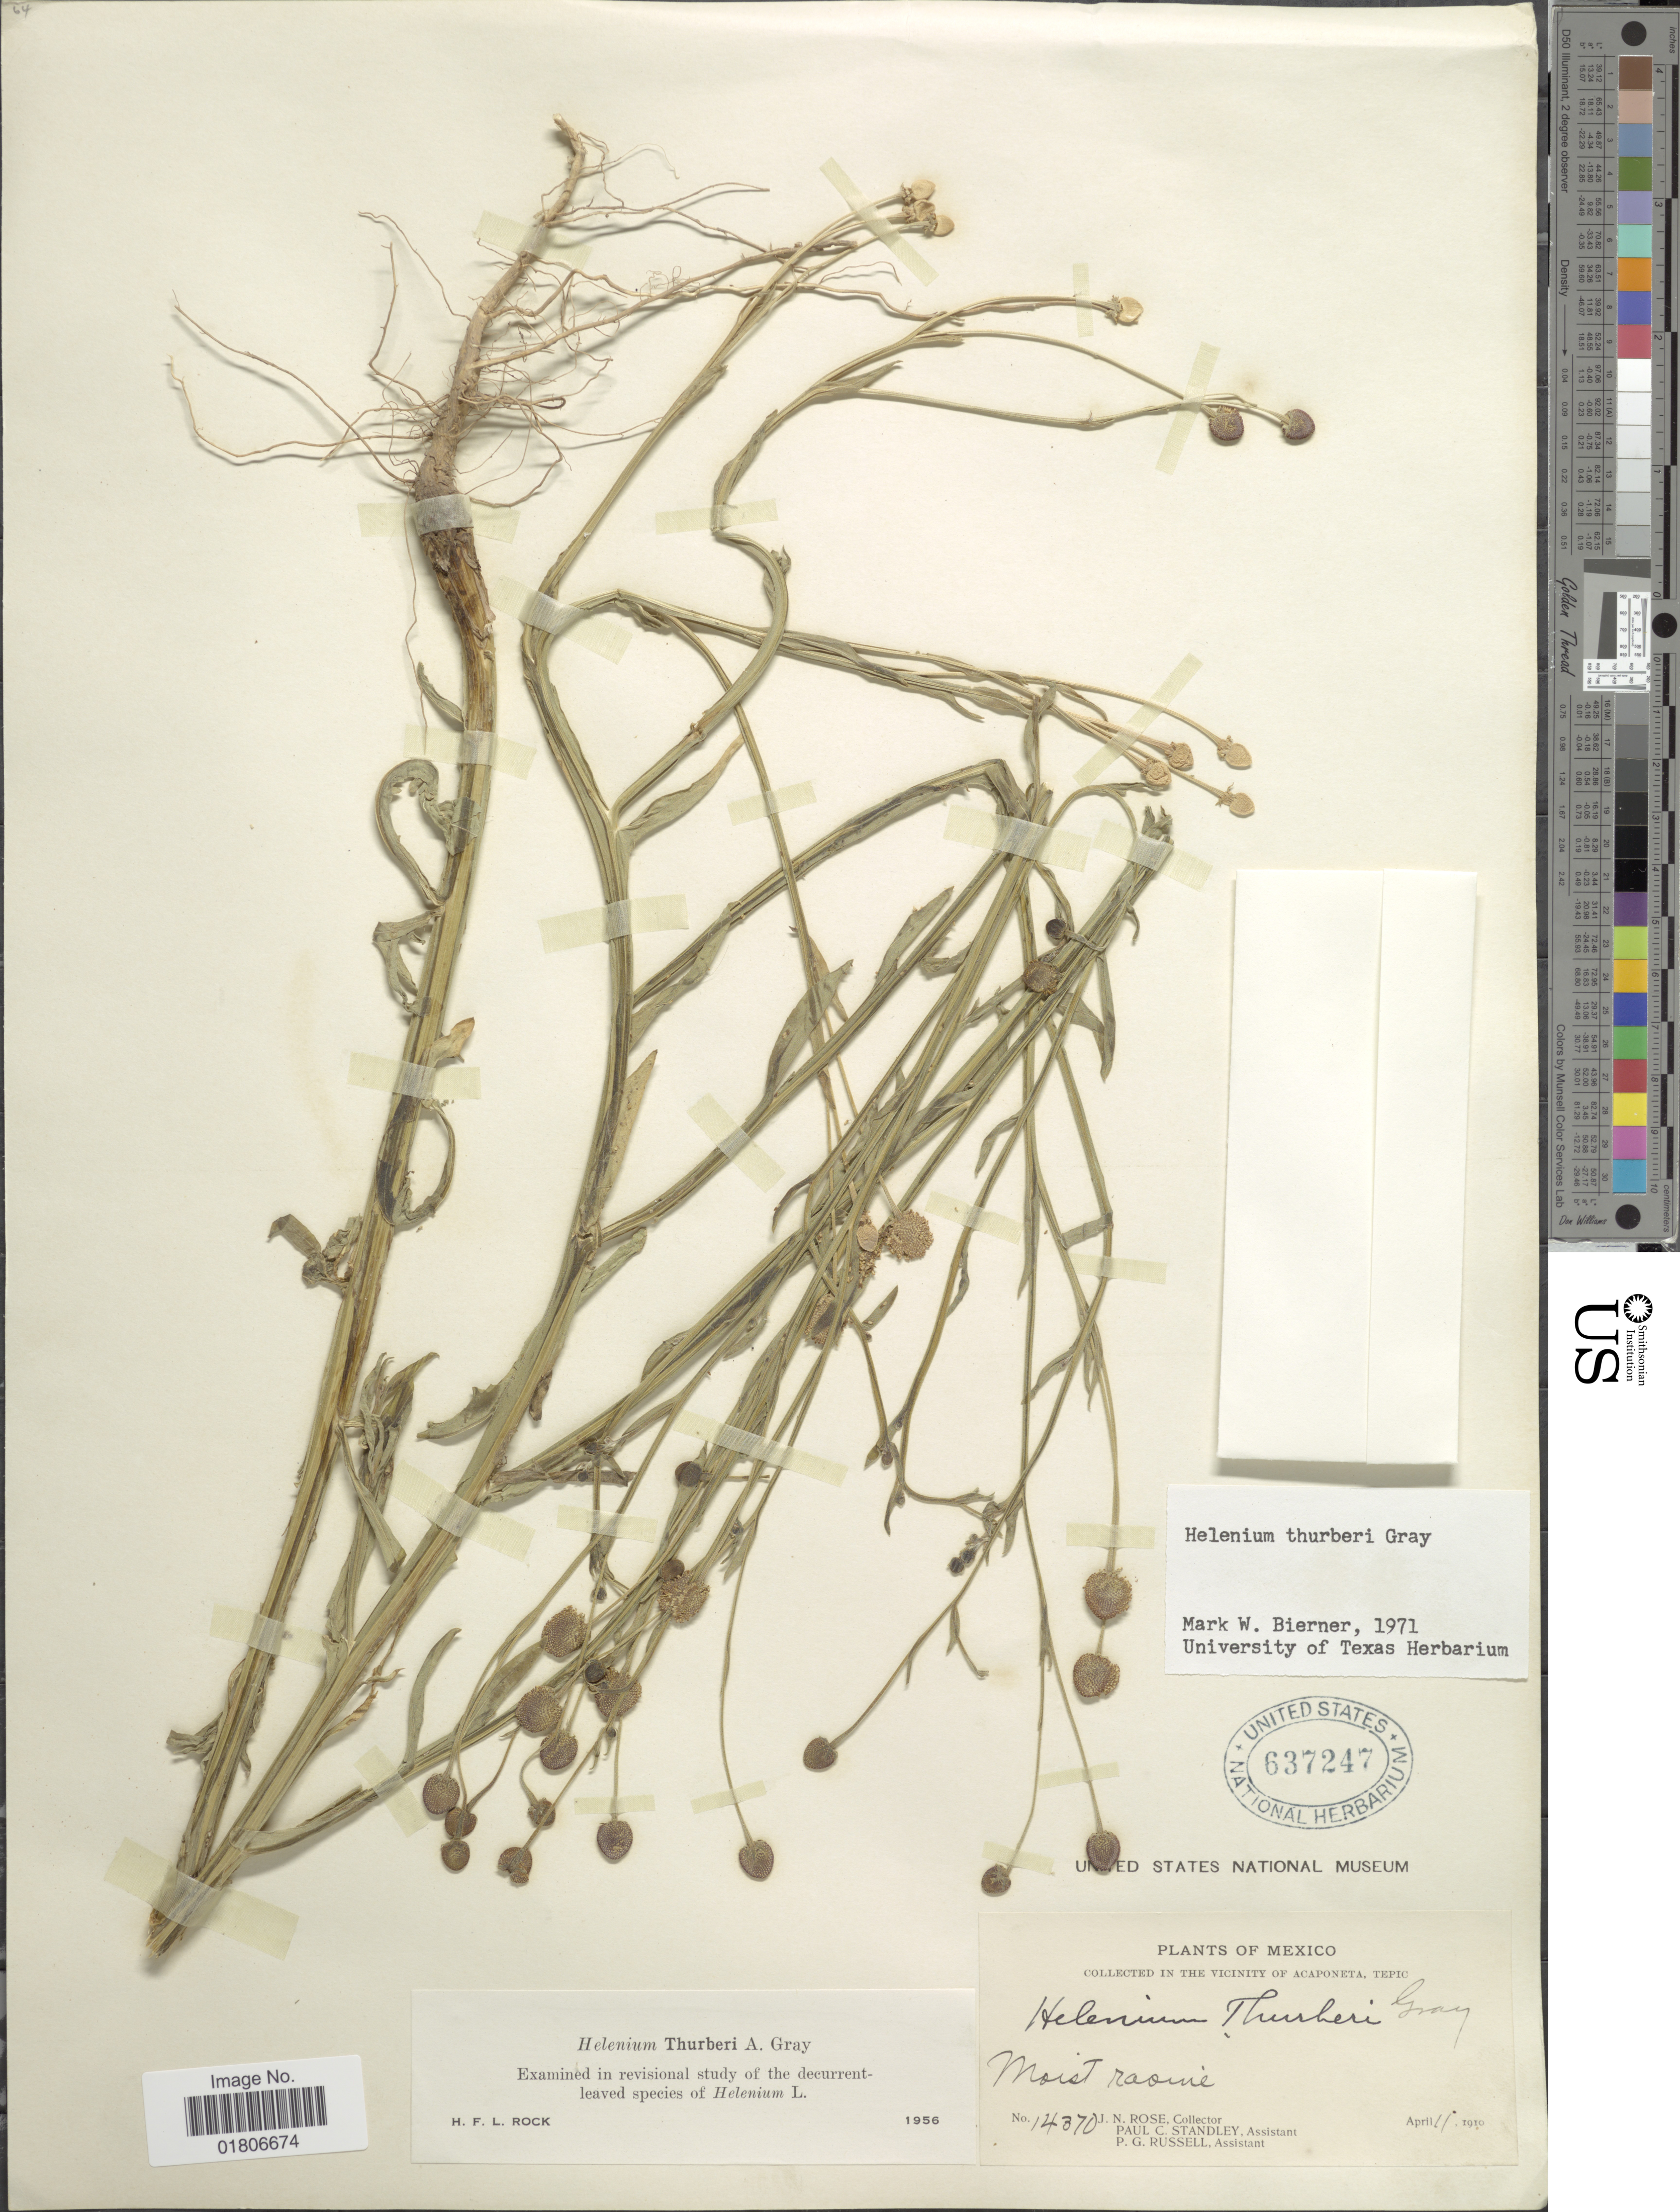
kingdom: Plantae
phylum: Tracheophyta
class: Magnoliopsida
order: Asterales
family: Asteraceae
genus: Helenium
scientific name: Helenium thurberi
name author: A. Gray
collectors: J. N. Rose, P. C. Standley & P. G. Russell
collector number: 14370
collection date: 1910-04-11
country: Mexico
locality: Vicinity of Acaponeta, Tepic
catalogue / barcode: US 637247